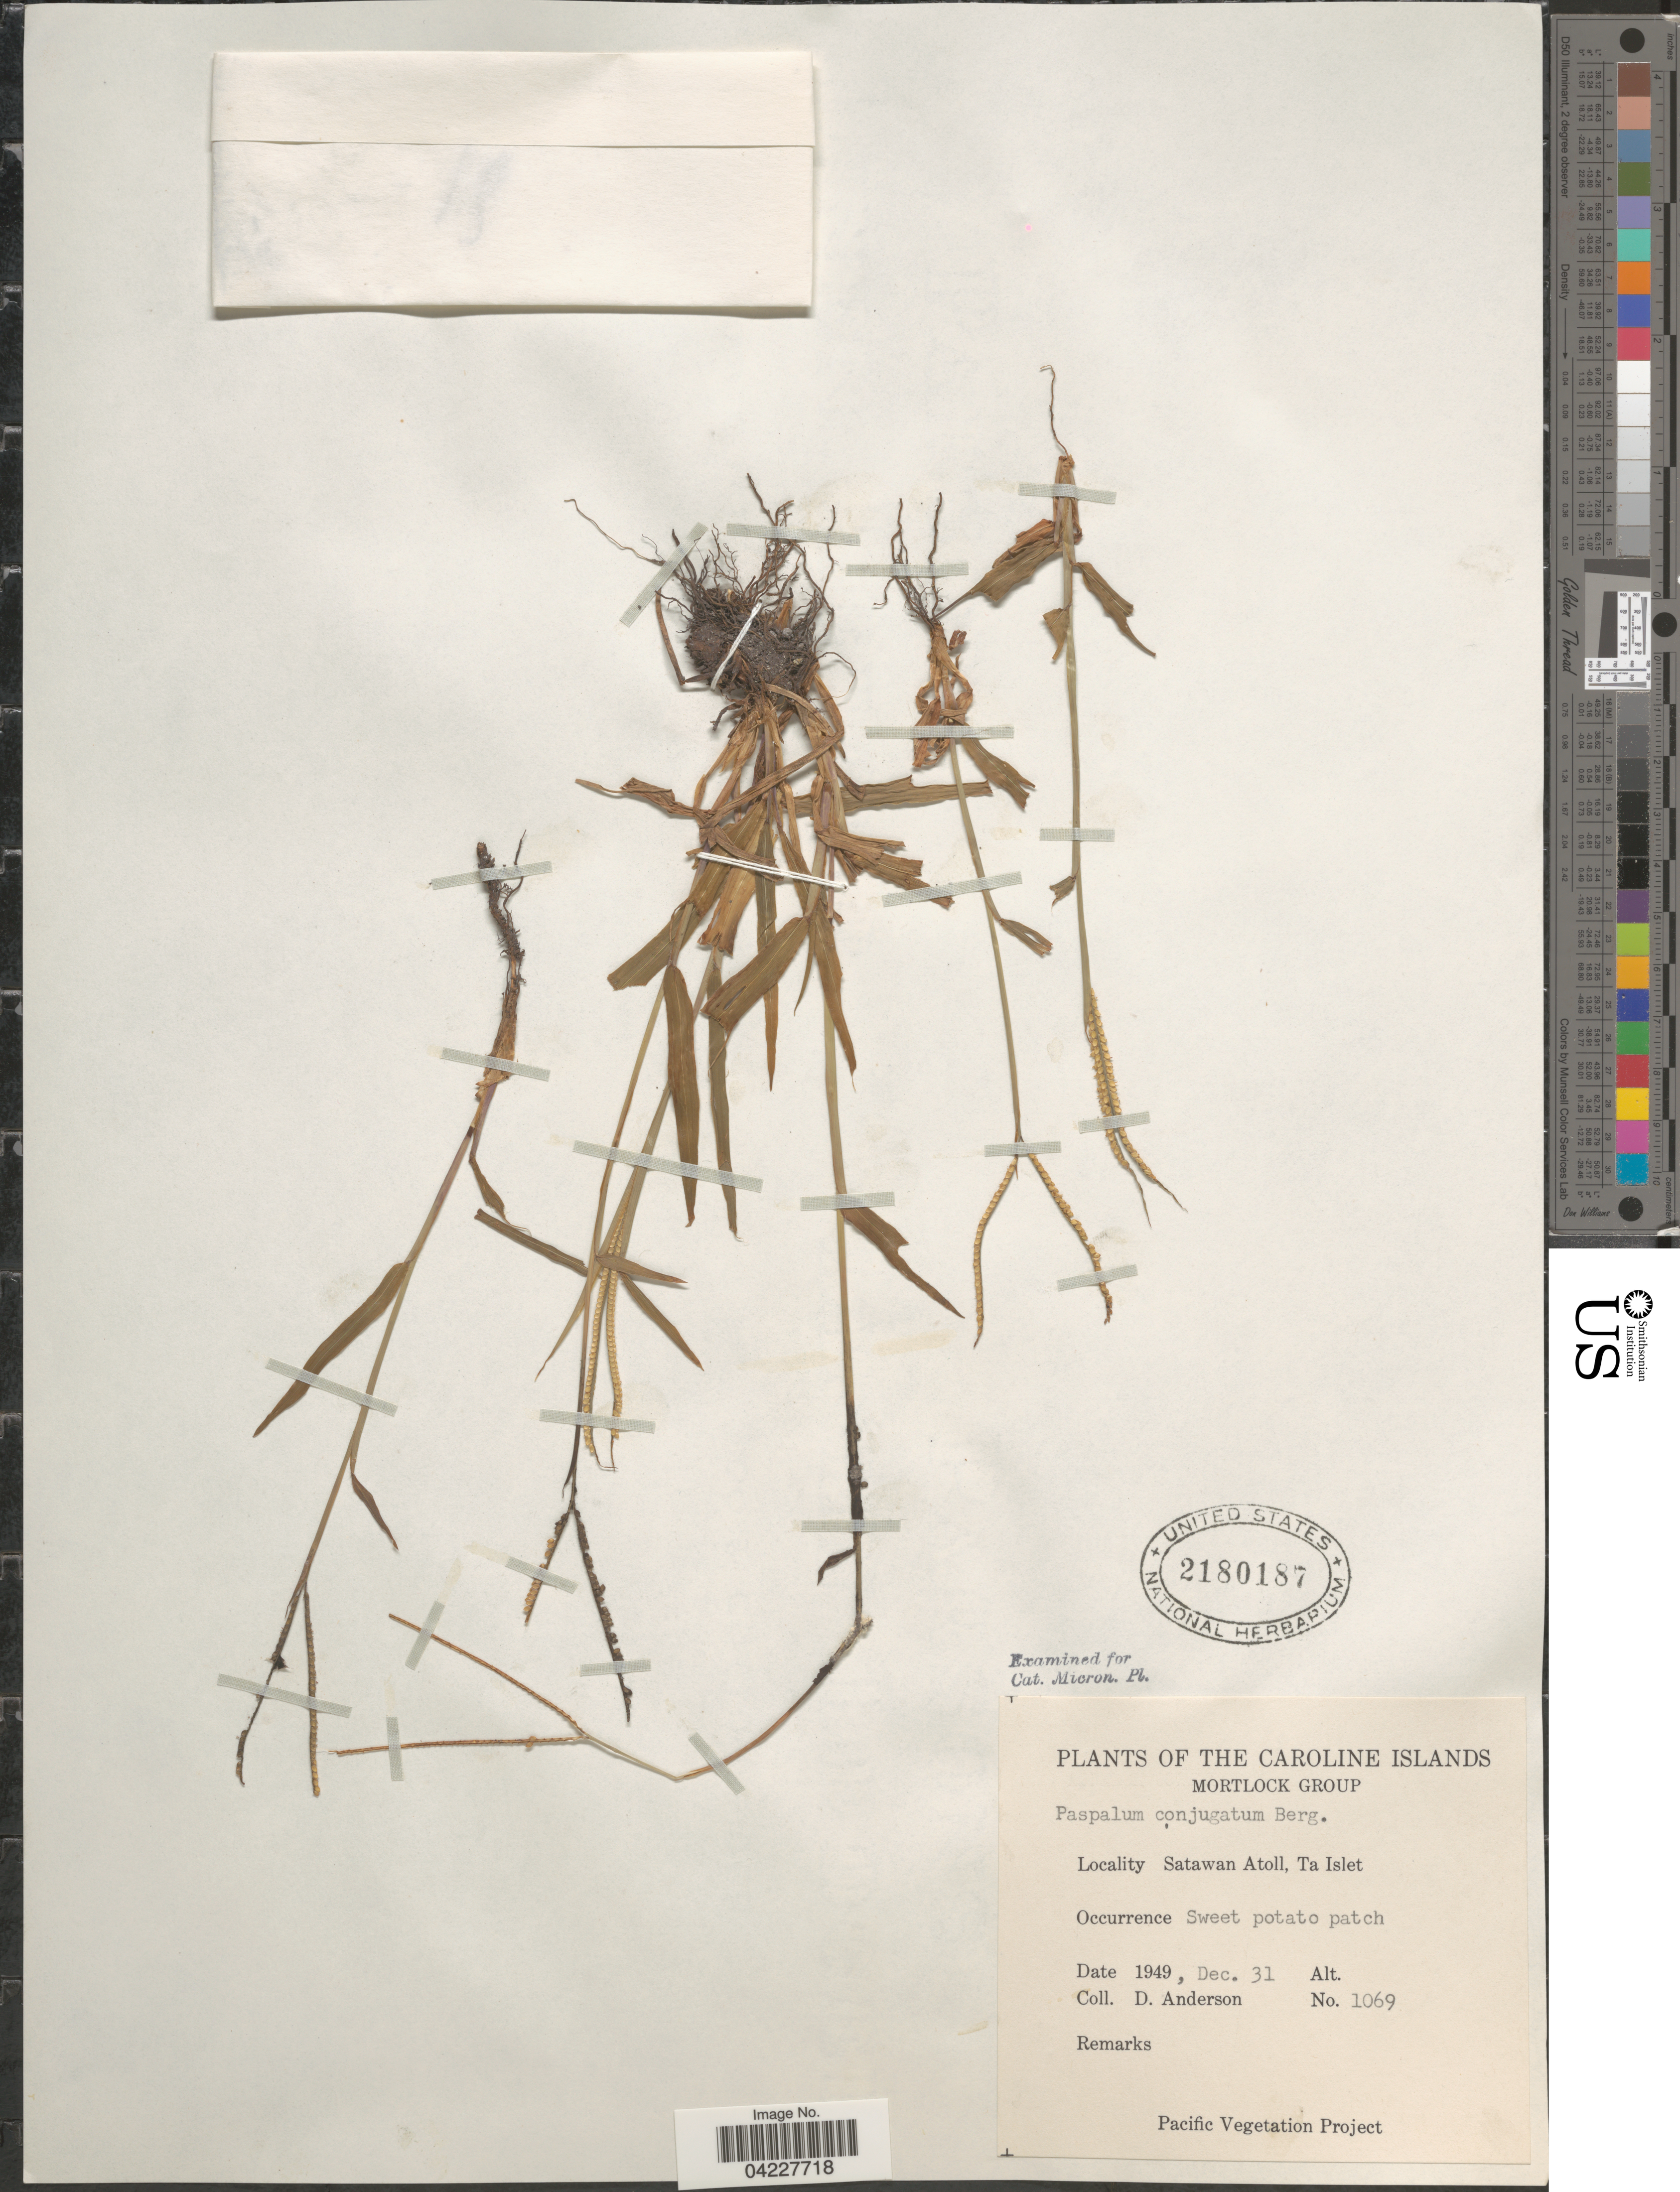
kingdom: Plantae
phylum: Tracheophyta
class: Liliopsida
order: Poales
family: Poaceae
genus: Paspalum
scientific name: Paspalum conjugatum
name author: P.J. Bergius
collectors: D. Anderson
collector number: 1069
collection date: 1949-12-31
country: Micronesia, Federated States of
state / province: Truk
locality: The Caroline Islands. Mortlock Group. Satawan Atoll, Ta Islet.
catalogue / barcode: US 2180187